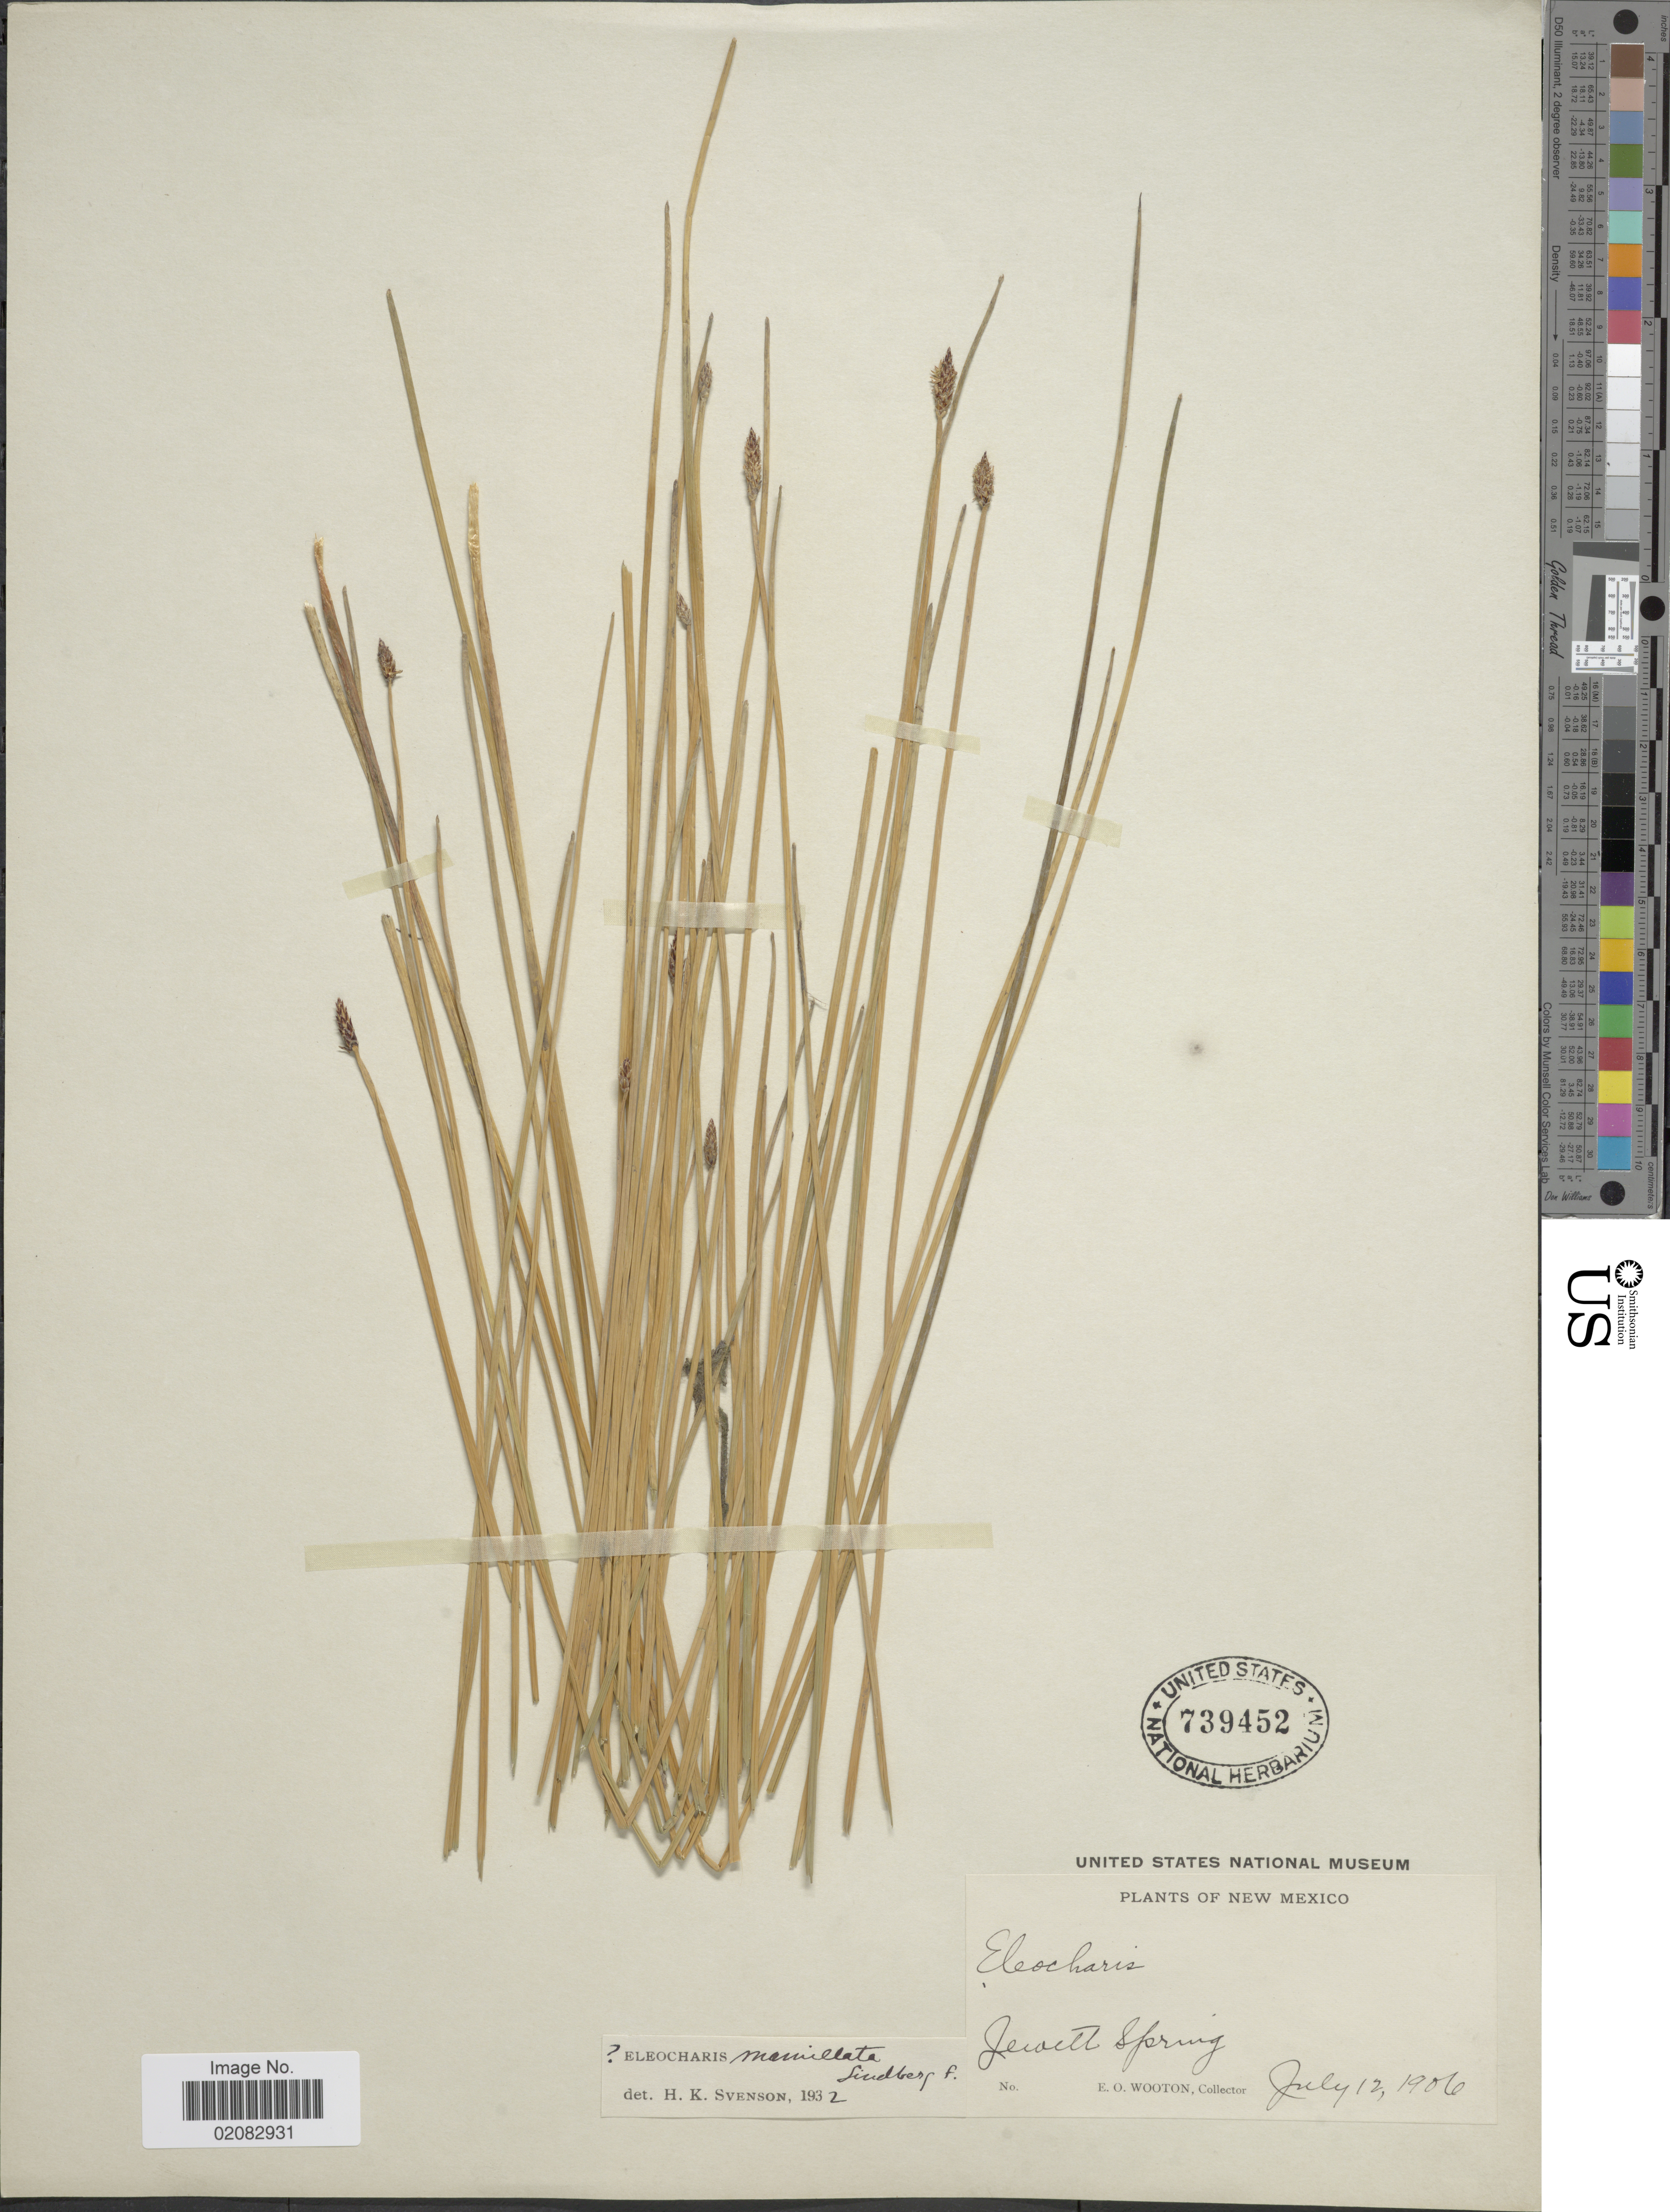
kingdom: Plantae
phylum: Tracheophyta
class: Liliopsida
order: Poales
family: Cyperaceae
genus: Eleocharis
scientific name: Eleocharis macrostachya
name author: Britton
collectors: E. O. Wooton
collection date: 1906-07-12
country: United States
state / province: New Mexico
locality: Jewett Spring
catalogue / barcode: US 739452